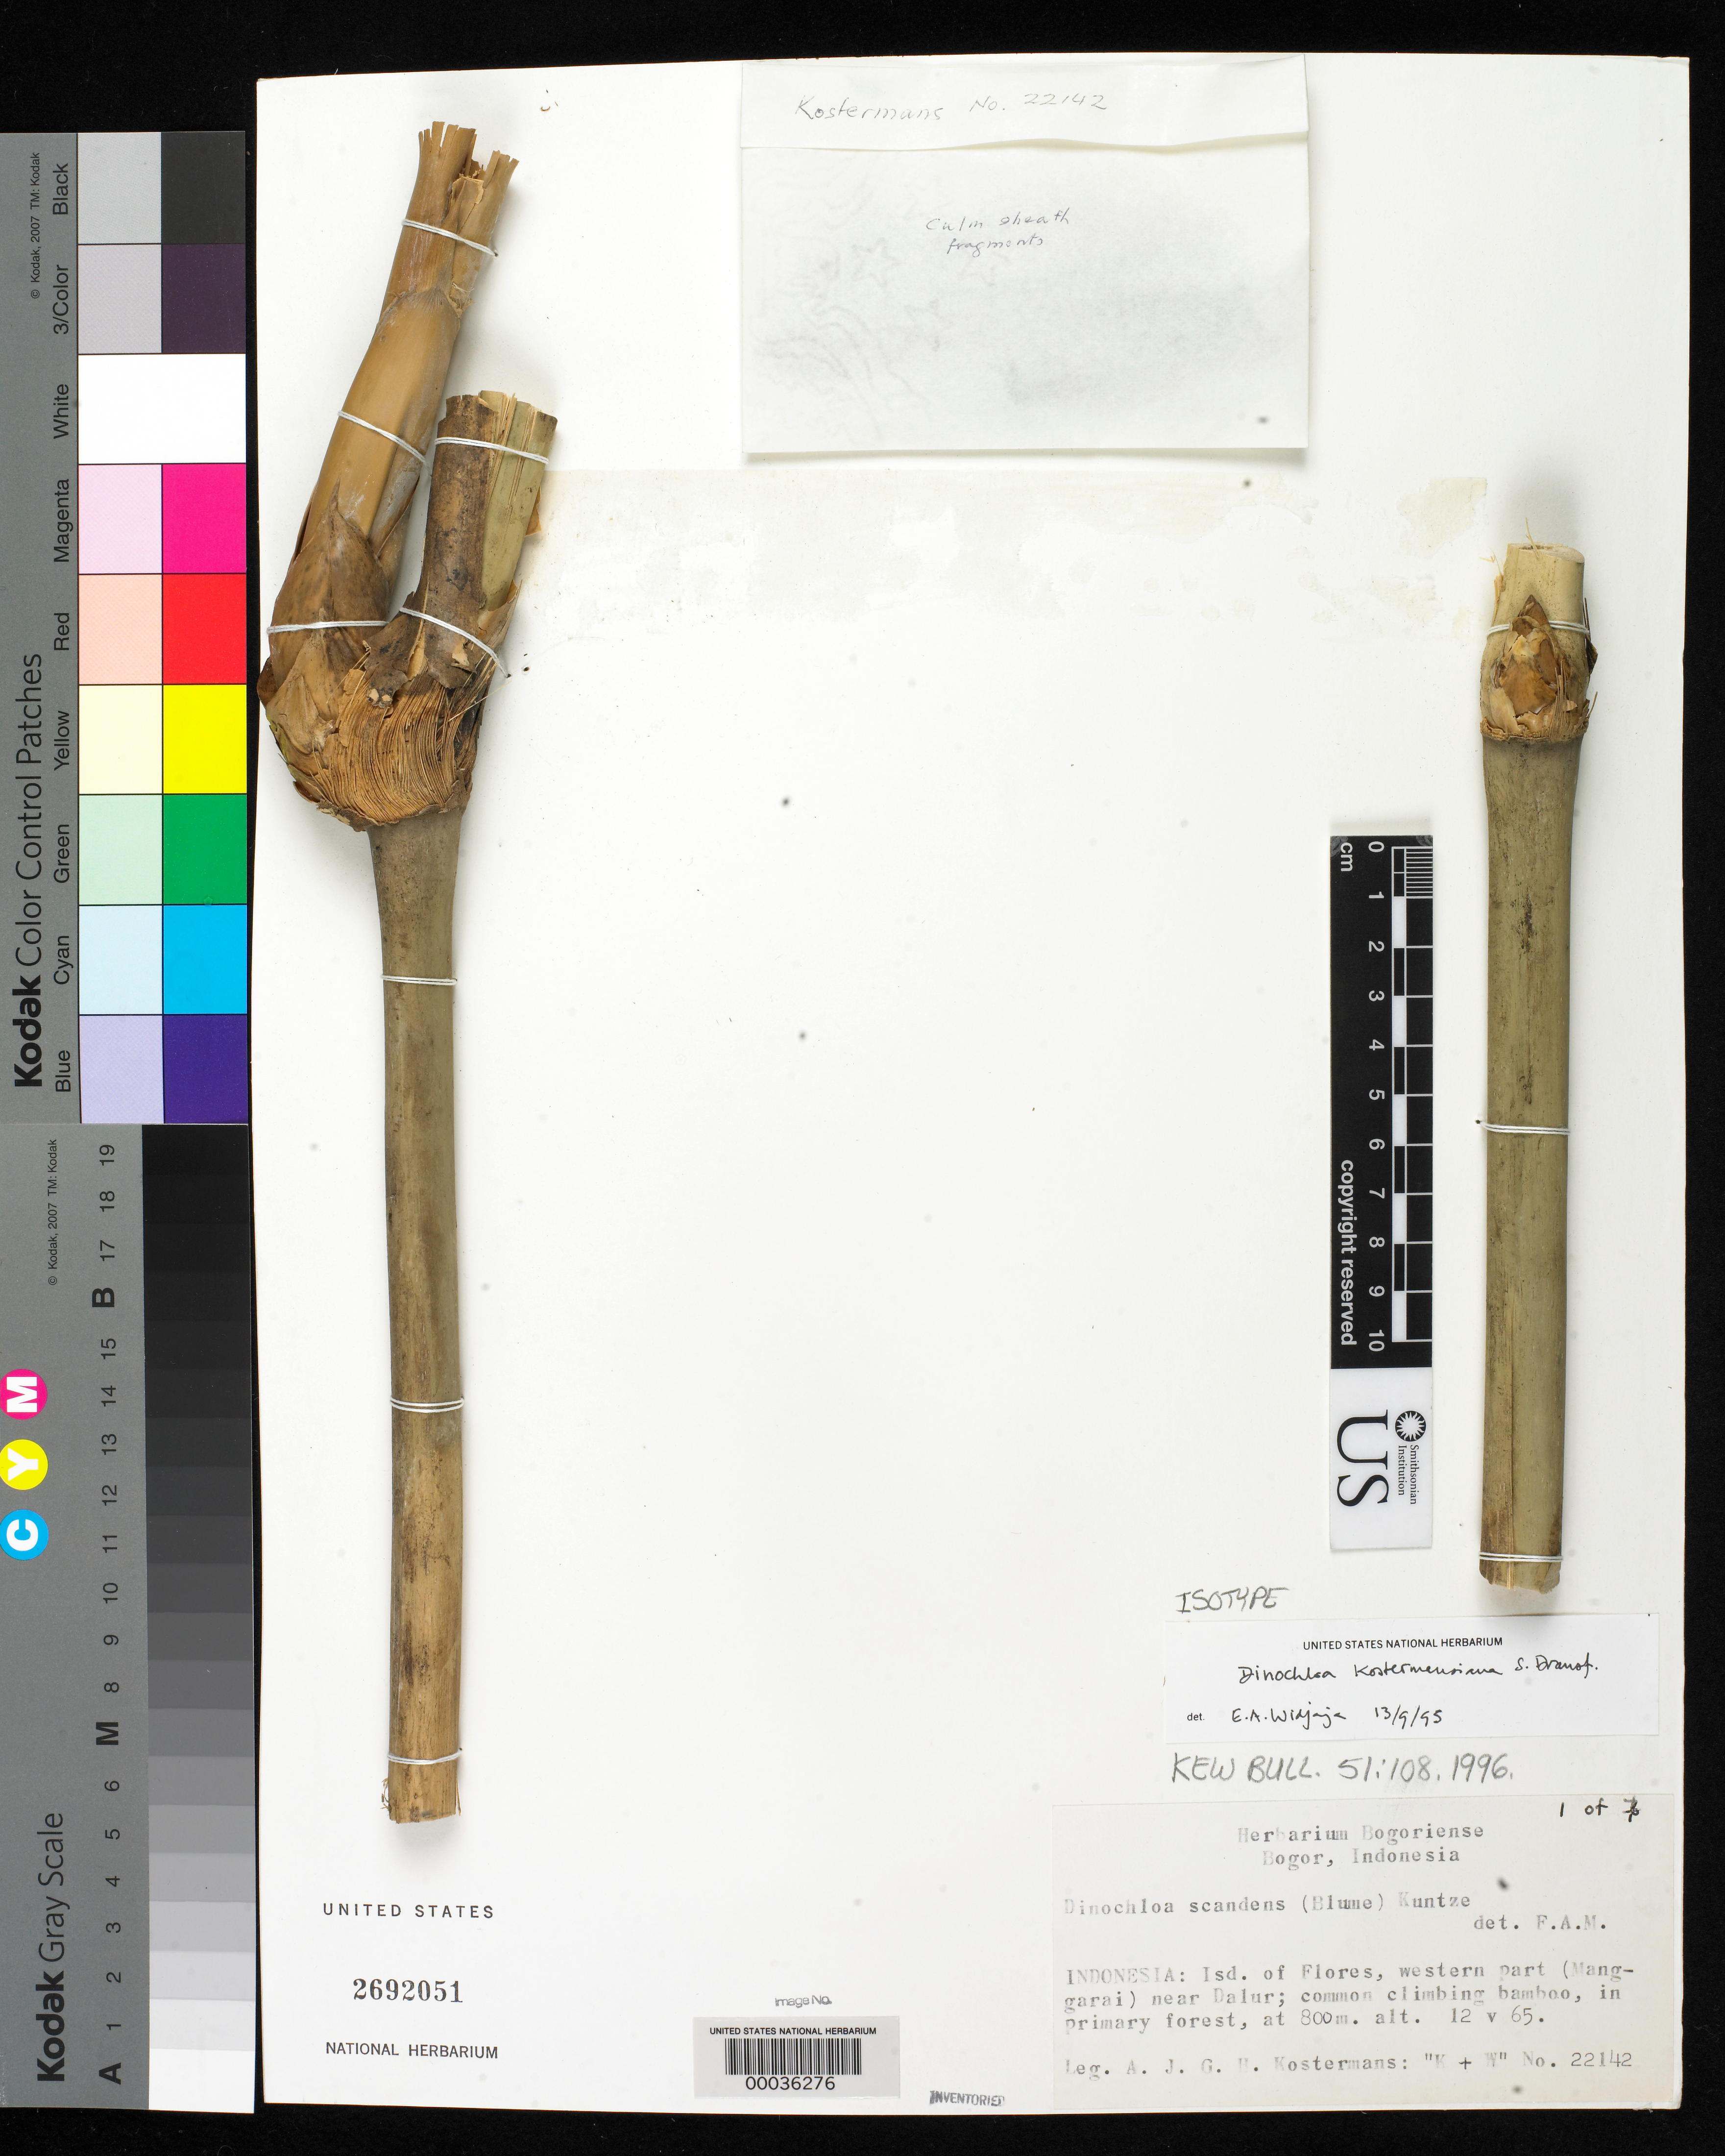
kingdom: Plantae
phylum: Tracheophyta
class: Liliopsida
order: Poales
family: Poaceae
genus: Dinochloa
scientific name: Dinochloa kostermansiana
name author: S. Dransf.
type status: Isotype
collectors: A. J. G. Kostermans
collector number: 22142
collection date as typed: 12 May 1965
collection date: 1965-05-12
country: Indonesia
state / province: Nusa Tenggara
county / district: Nusa Tenggara Timur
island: Flores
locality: Near Dalur.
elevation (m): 800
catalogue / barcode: US 2692051